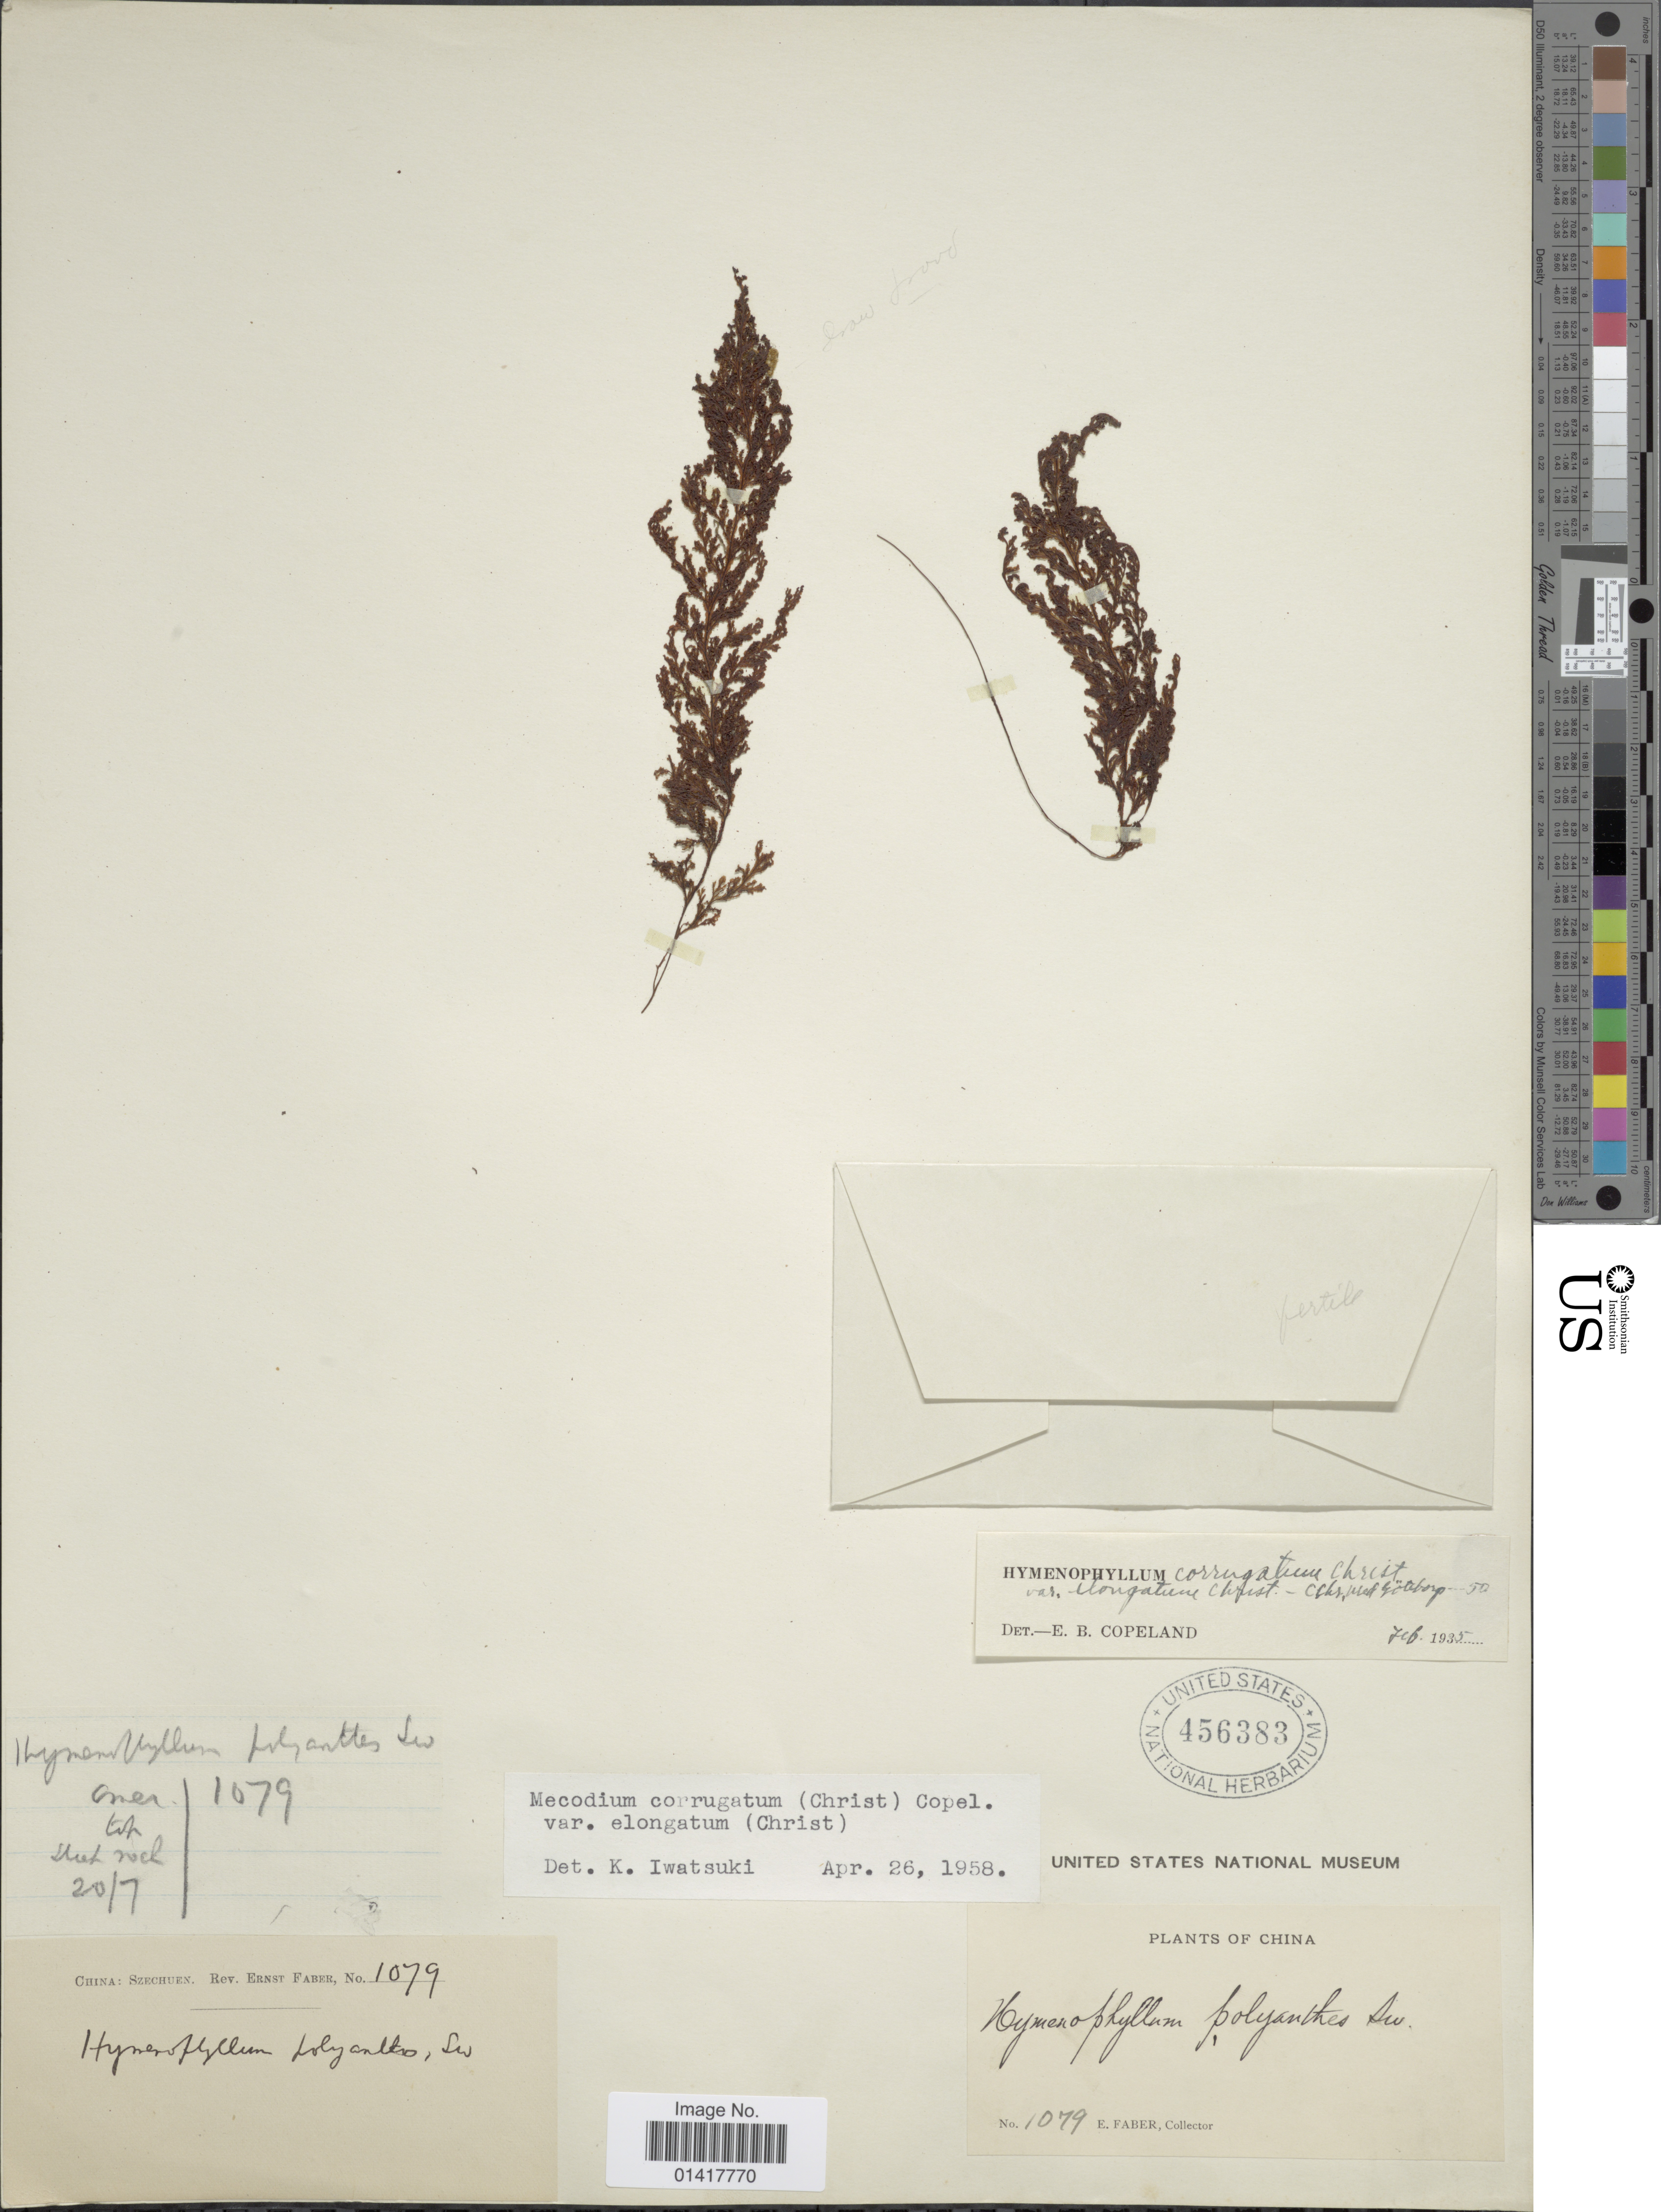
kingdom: Plantae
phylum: Tracheophyta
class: Polypodiopsida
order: Hymenophyllales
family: Hymenophyllaceae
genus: Hymenophyllum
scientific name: Hymenophyllum corrugatum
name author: Ching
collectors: E. Faber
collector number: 1079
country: China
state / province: Sichuan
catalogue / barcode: US 456383